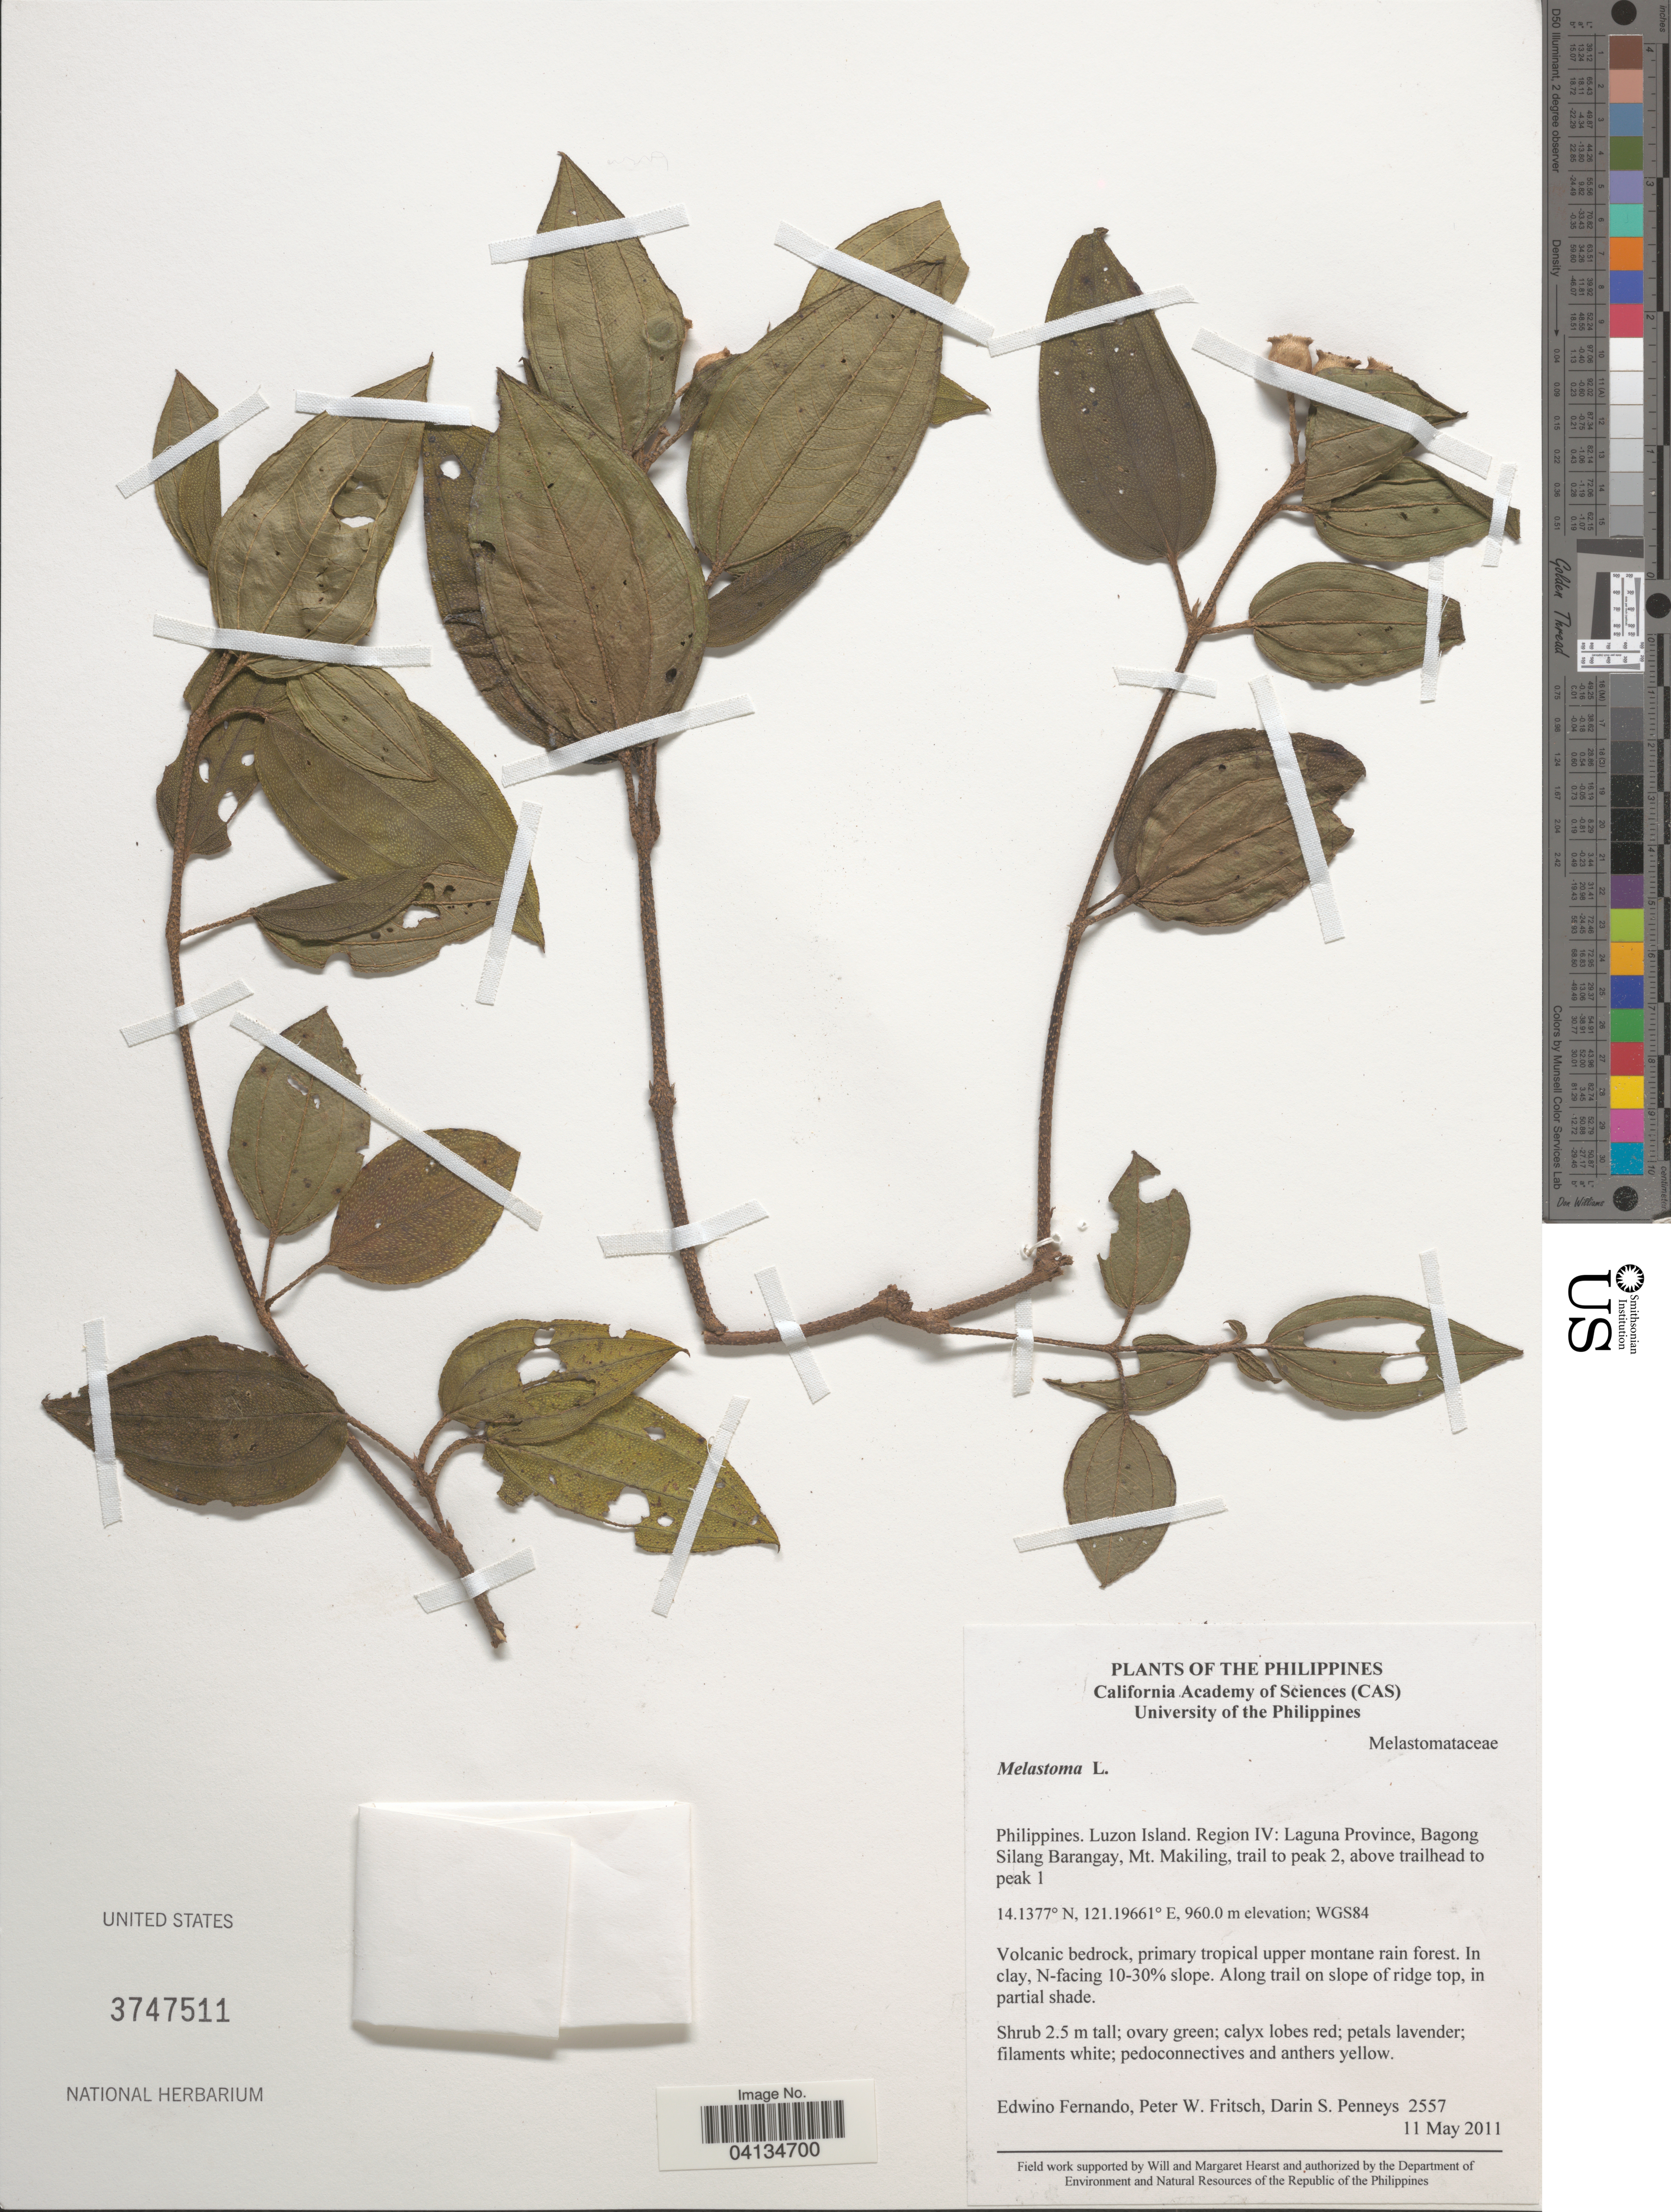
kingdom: Plantae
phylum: Tracheophyta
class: Magnoliopsida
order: Myrtales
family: Melastomataceae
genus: Melastoma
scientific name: Melastoma sp.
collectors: E. S. Fernando, P. W. Fritsch & D. S. Penneys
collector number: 2557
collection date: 2011-05-11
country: Philippines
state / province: Calabarzon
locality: Luzon Island. Region IV: Laguna Province, Bagong Silang Barangay, Mt. Makiling, trail to peak 2, above trailhead to peak 1. In clay, N-facing 10-30% slope. WGS84.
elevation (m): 960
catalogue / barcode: US 3747511